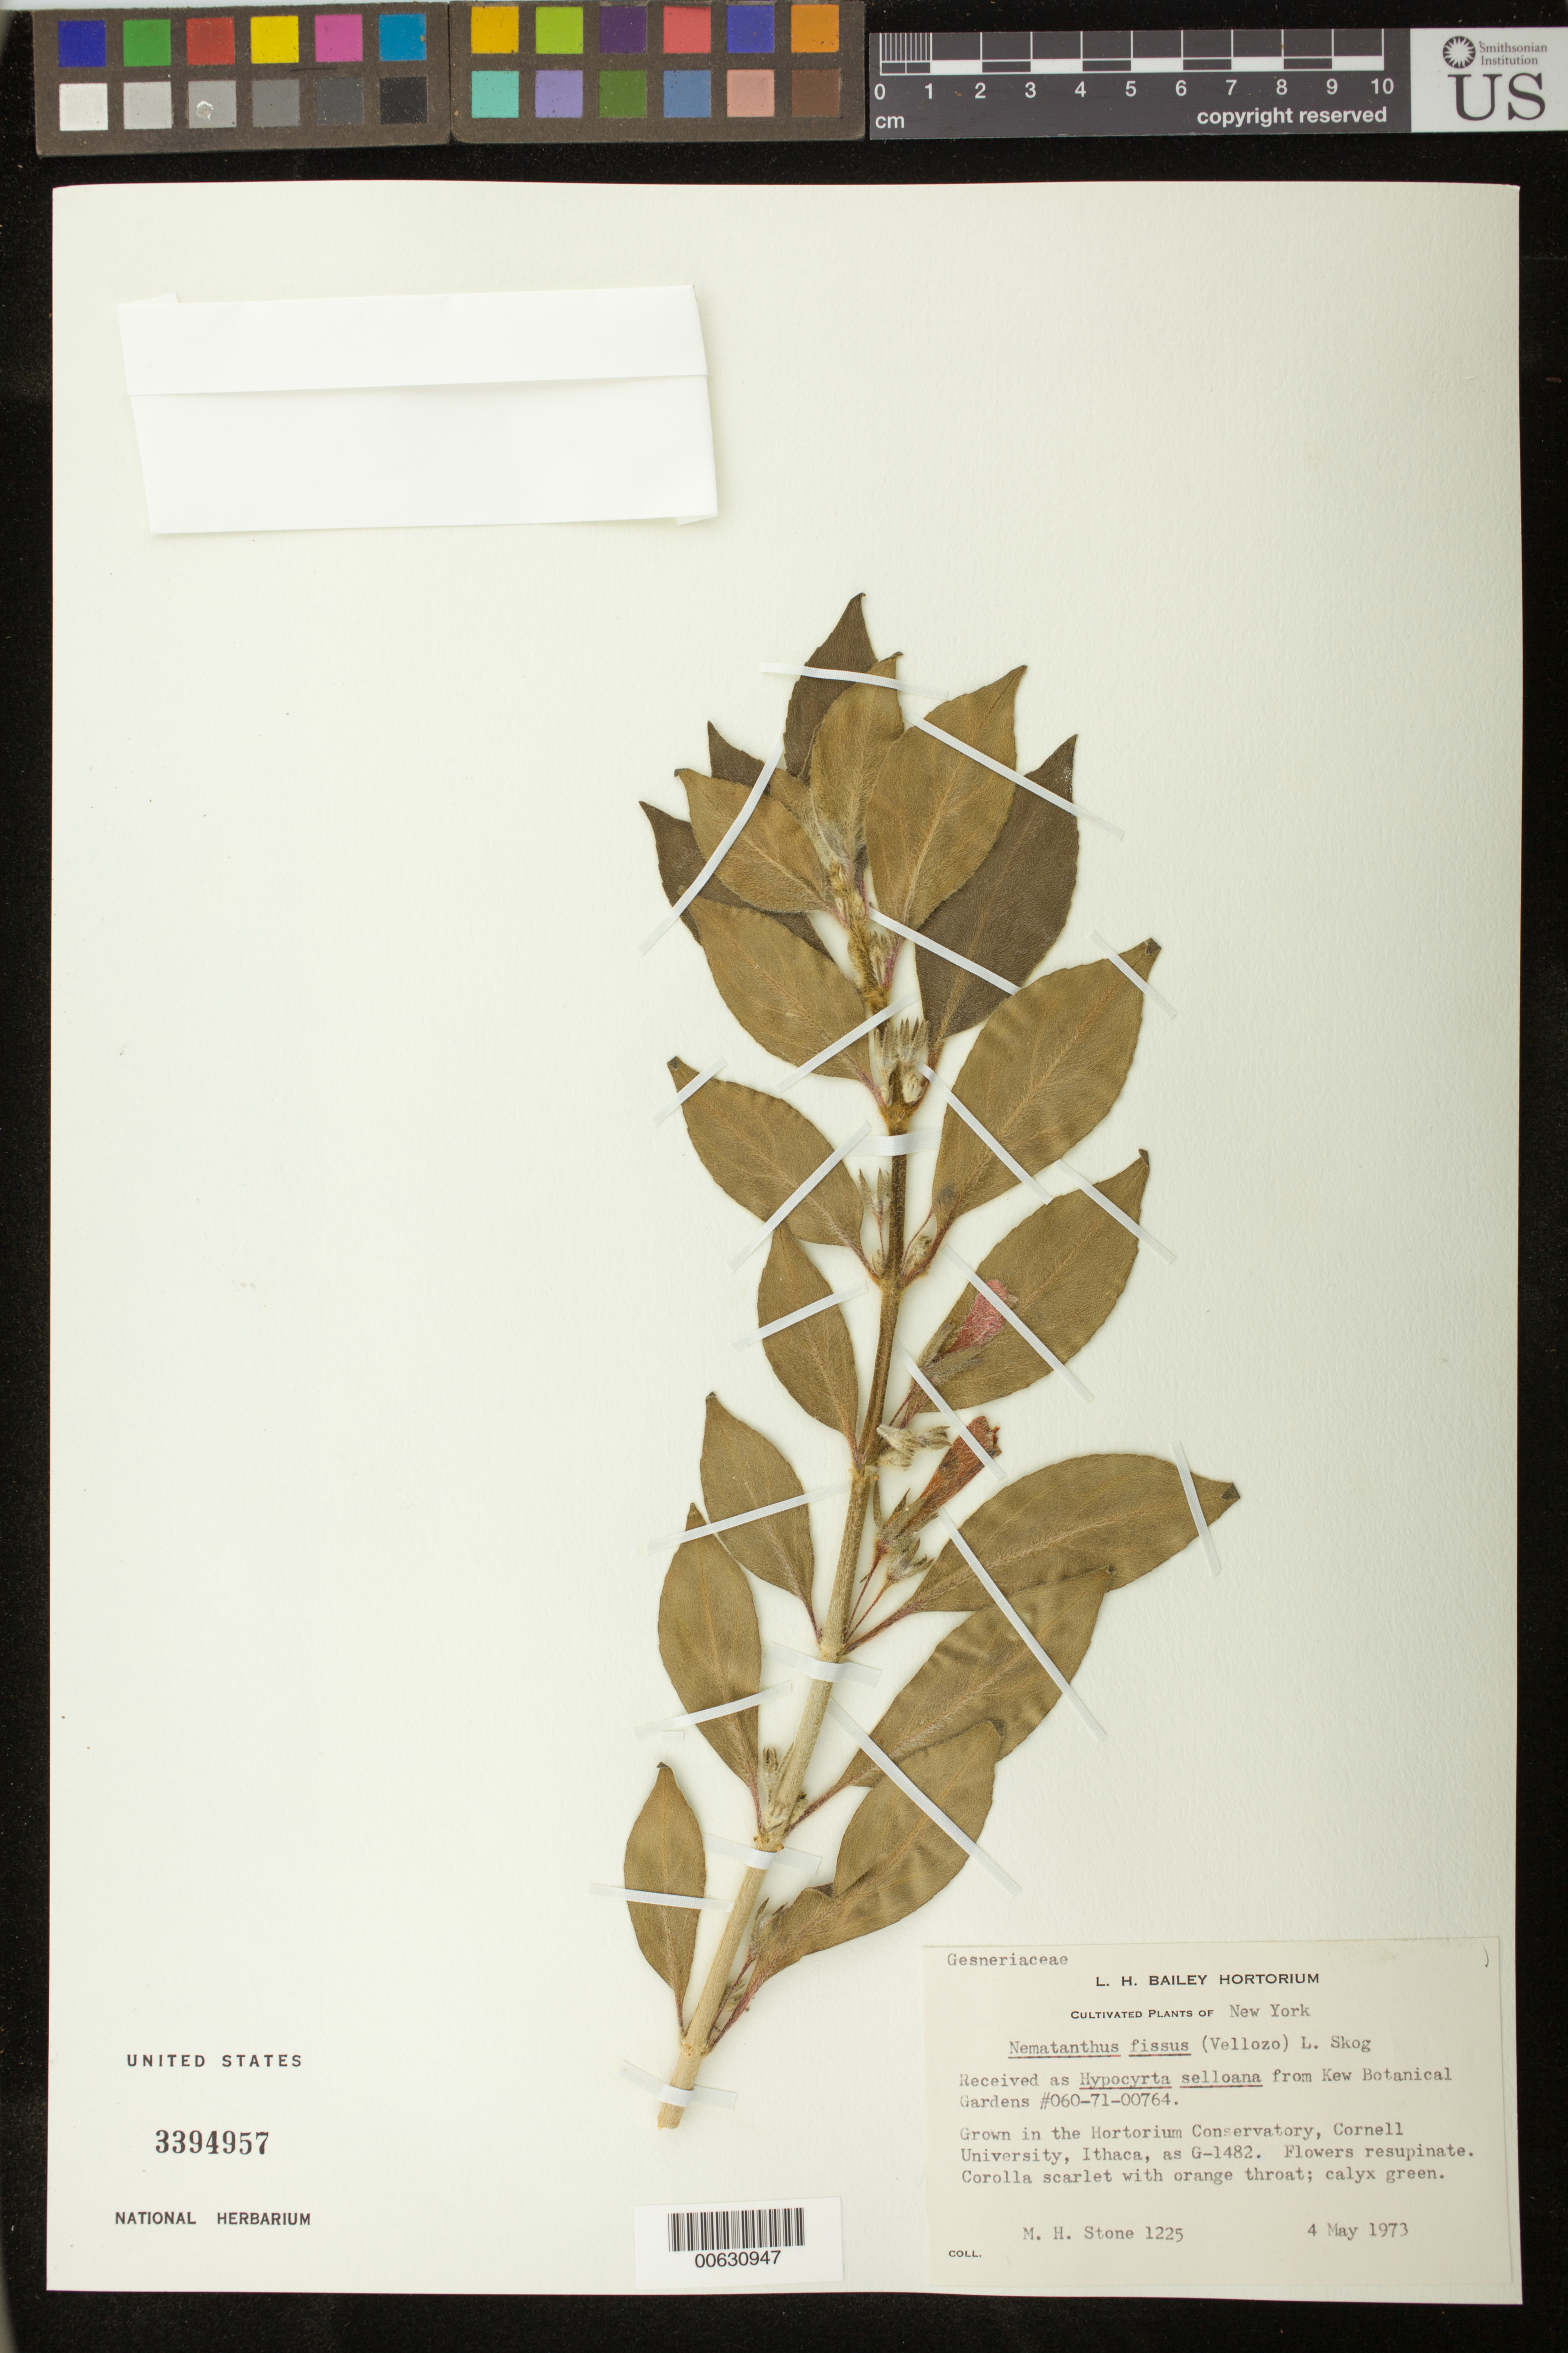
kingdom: Plantae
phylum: Tracheophyta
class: Magnoliopsida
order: Lamiales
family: Gesneriaceae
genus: Nematanthus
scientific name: Nematanthus fissus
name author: (Vell.) L.E. Skog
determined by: Skog, Laurence E.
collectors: M. Stone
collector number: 1225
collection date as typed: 04 May 1973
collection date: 1973-05-04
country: United States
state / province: New York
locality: Grown in the Hortorium Conservatory, Cornell University, Ithaca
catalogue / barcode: US 3394957